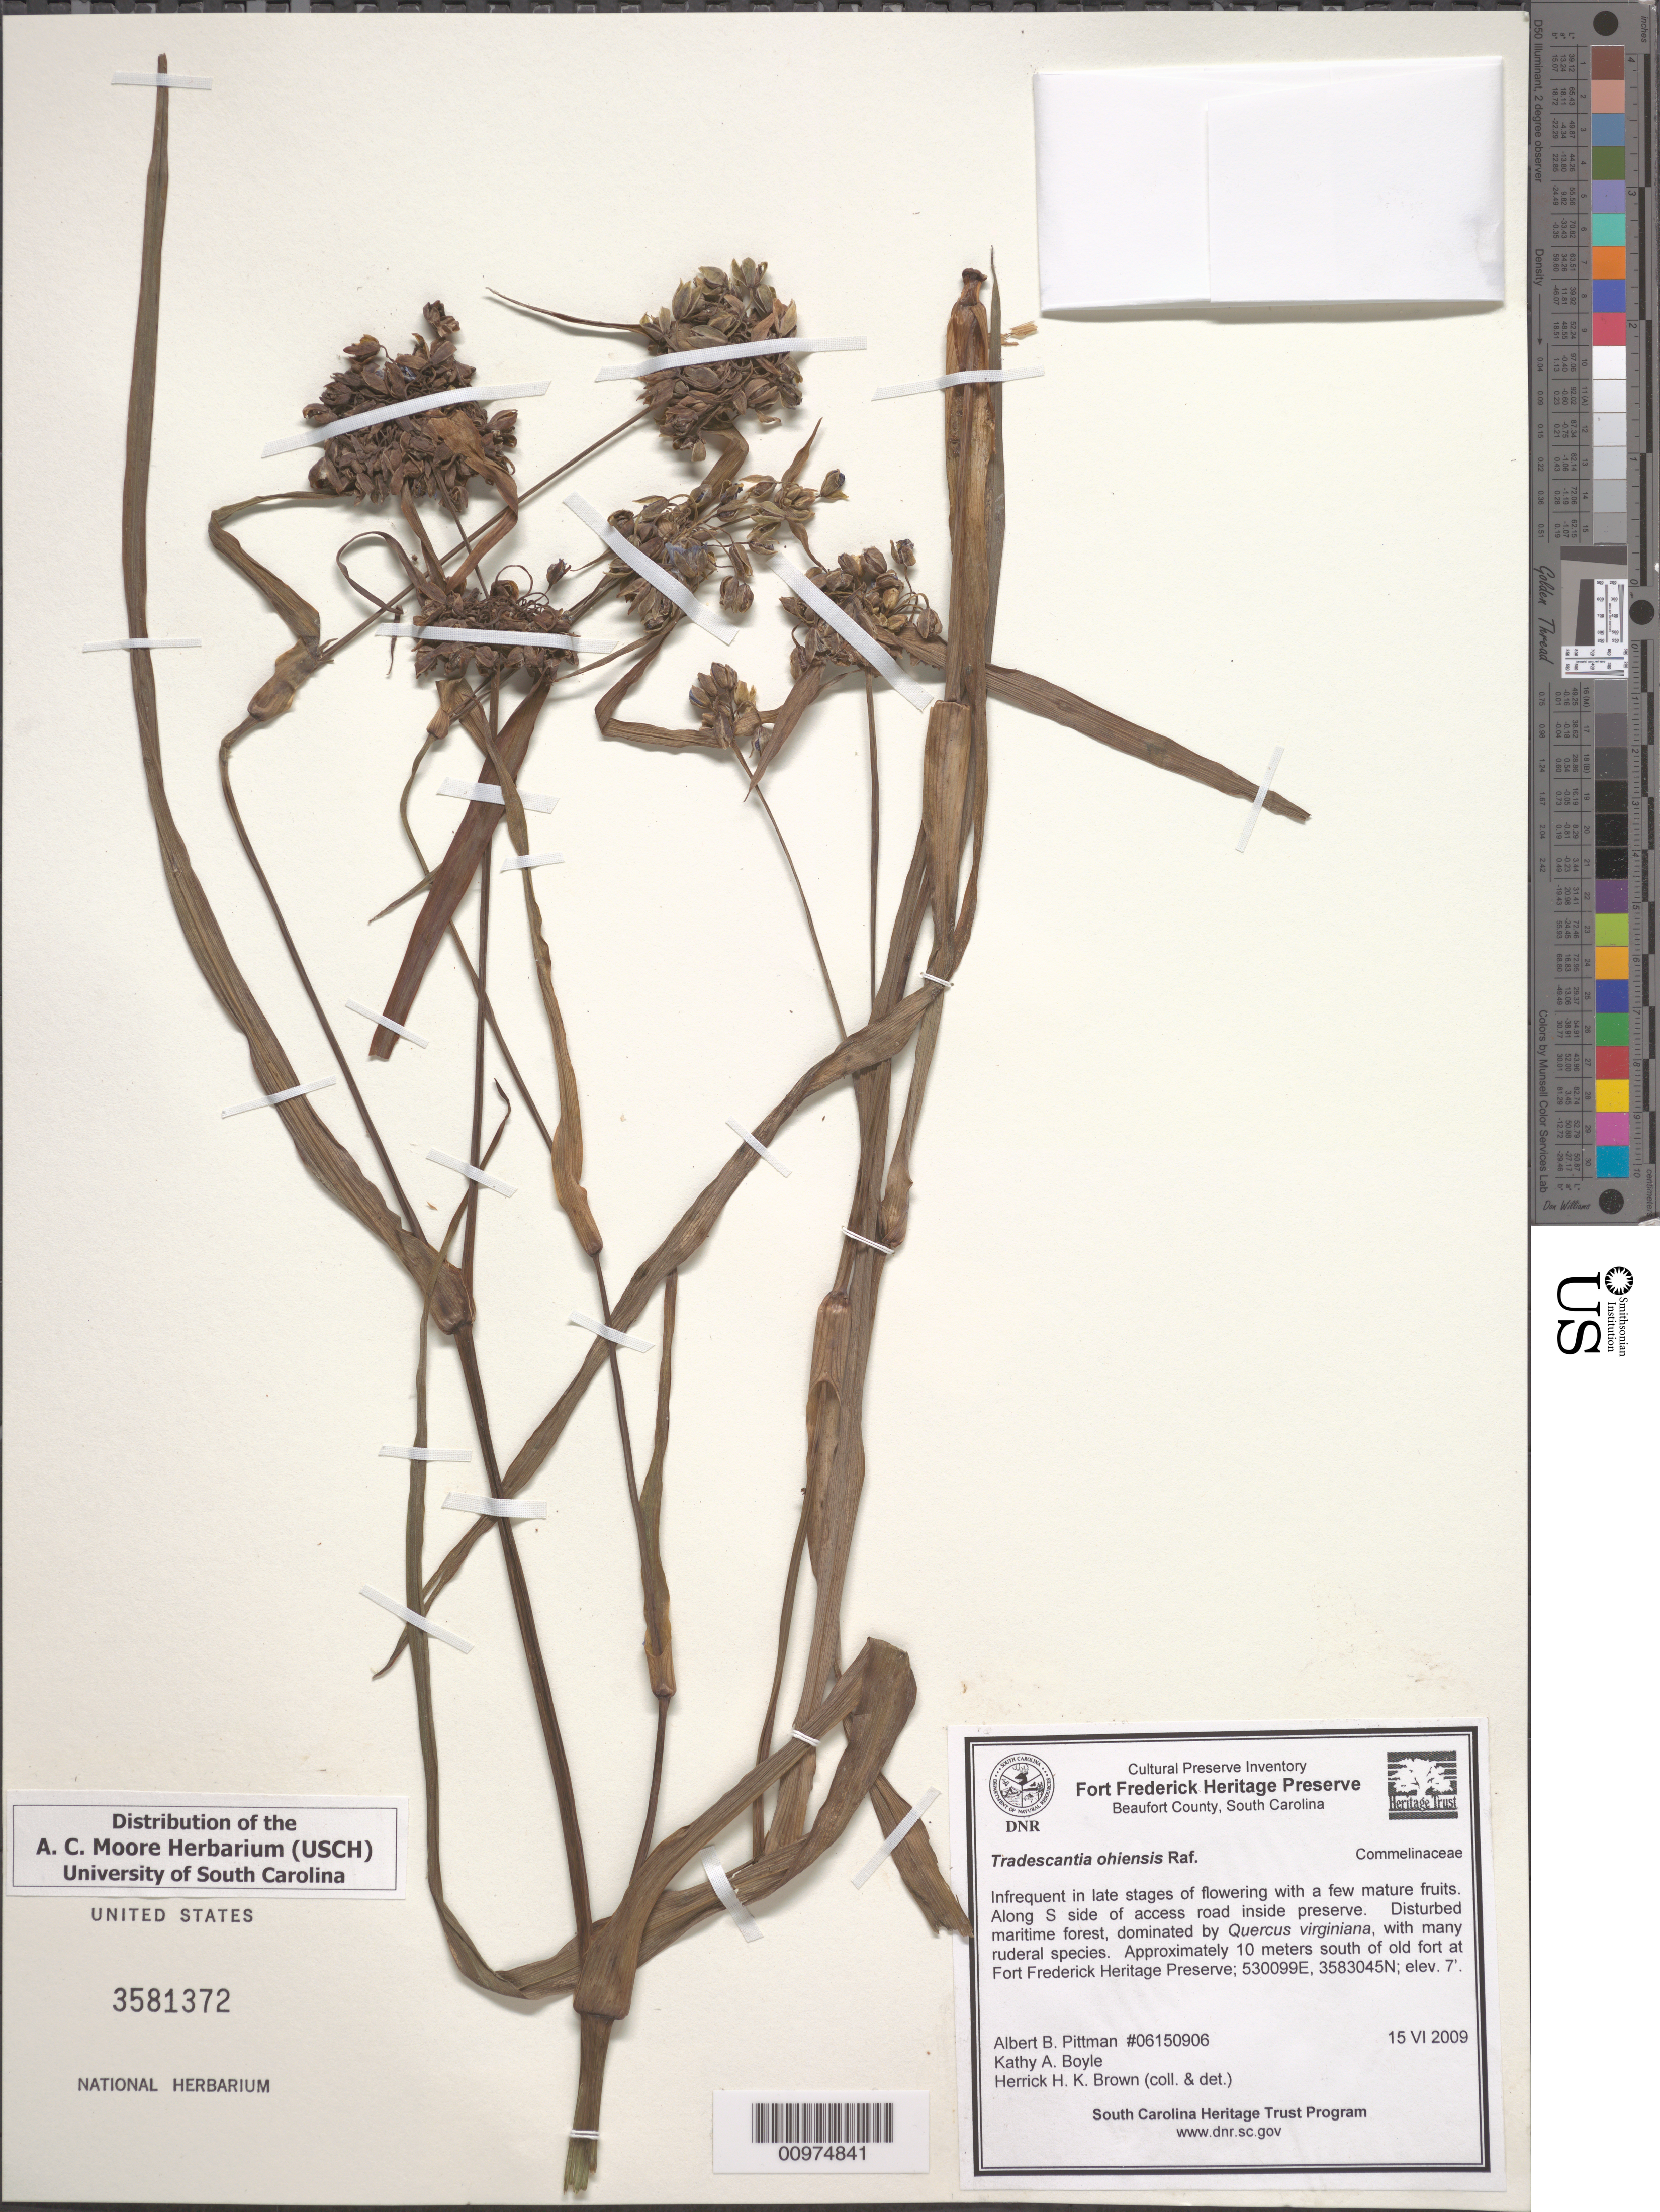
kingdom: Plantae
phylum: Tracheophyta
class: Liliopsida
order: Commelinales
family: Commelinaceae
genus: Tradescantia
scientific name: Tradescantia ohiensis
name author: Raf.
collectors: A. B. Pittman, K. A. Boyle & H. H. K. Brown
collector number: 06150906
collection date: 2009-06-15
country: United States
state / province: South Carolina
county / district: Beaufort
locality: Approximately 10 meters south of old fort at Fort Frederick Heritage Preserve;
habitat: Along S side of access road inside preserve. Disturbed maritime forest, dominated by Quercus virginiana, with many ruderal species.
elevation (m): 2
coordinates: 3583045 n, 530099 e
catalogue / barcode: US 3581372